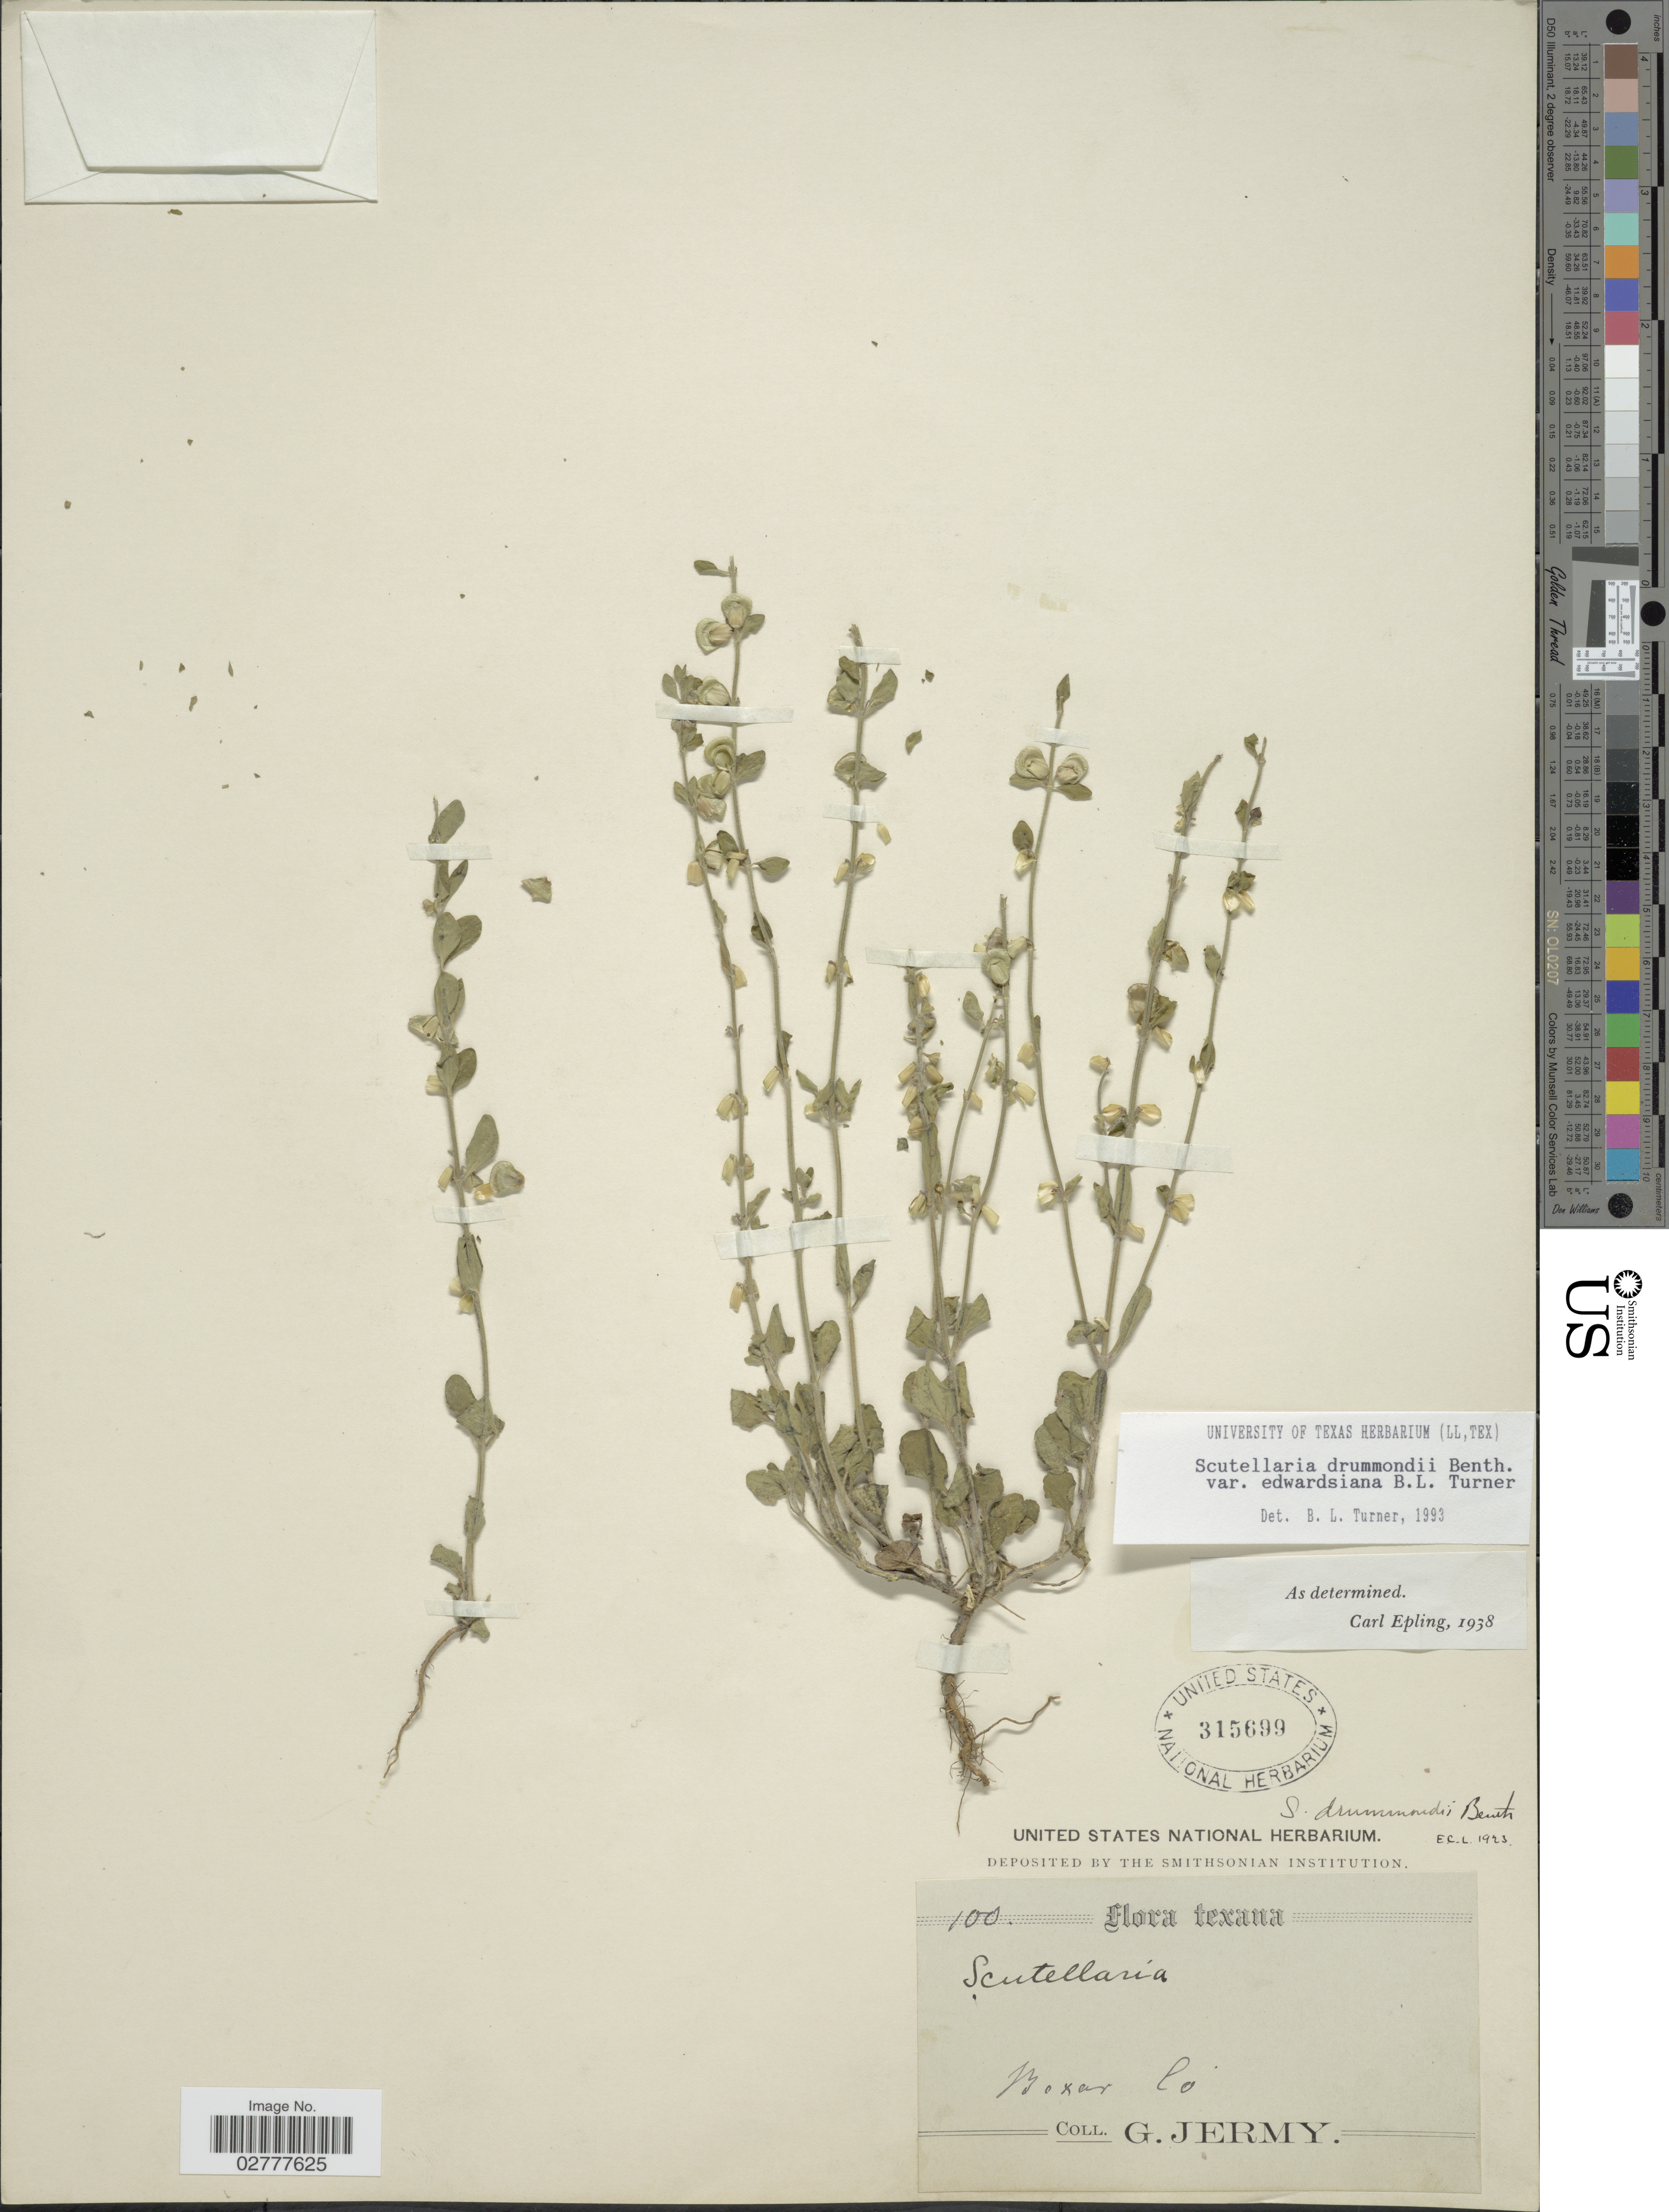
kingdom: Plantae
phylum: Tracheophyta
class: Magnoliopsida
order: Lamiales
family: Lamiaceae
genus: Scutellaria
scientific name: Scutellaria drummondii var. edwardsiana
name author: Benth.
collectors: G. Jermy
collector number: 100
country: United States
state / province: Texas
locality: Bexar Co.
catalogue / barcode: US 315699